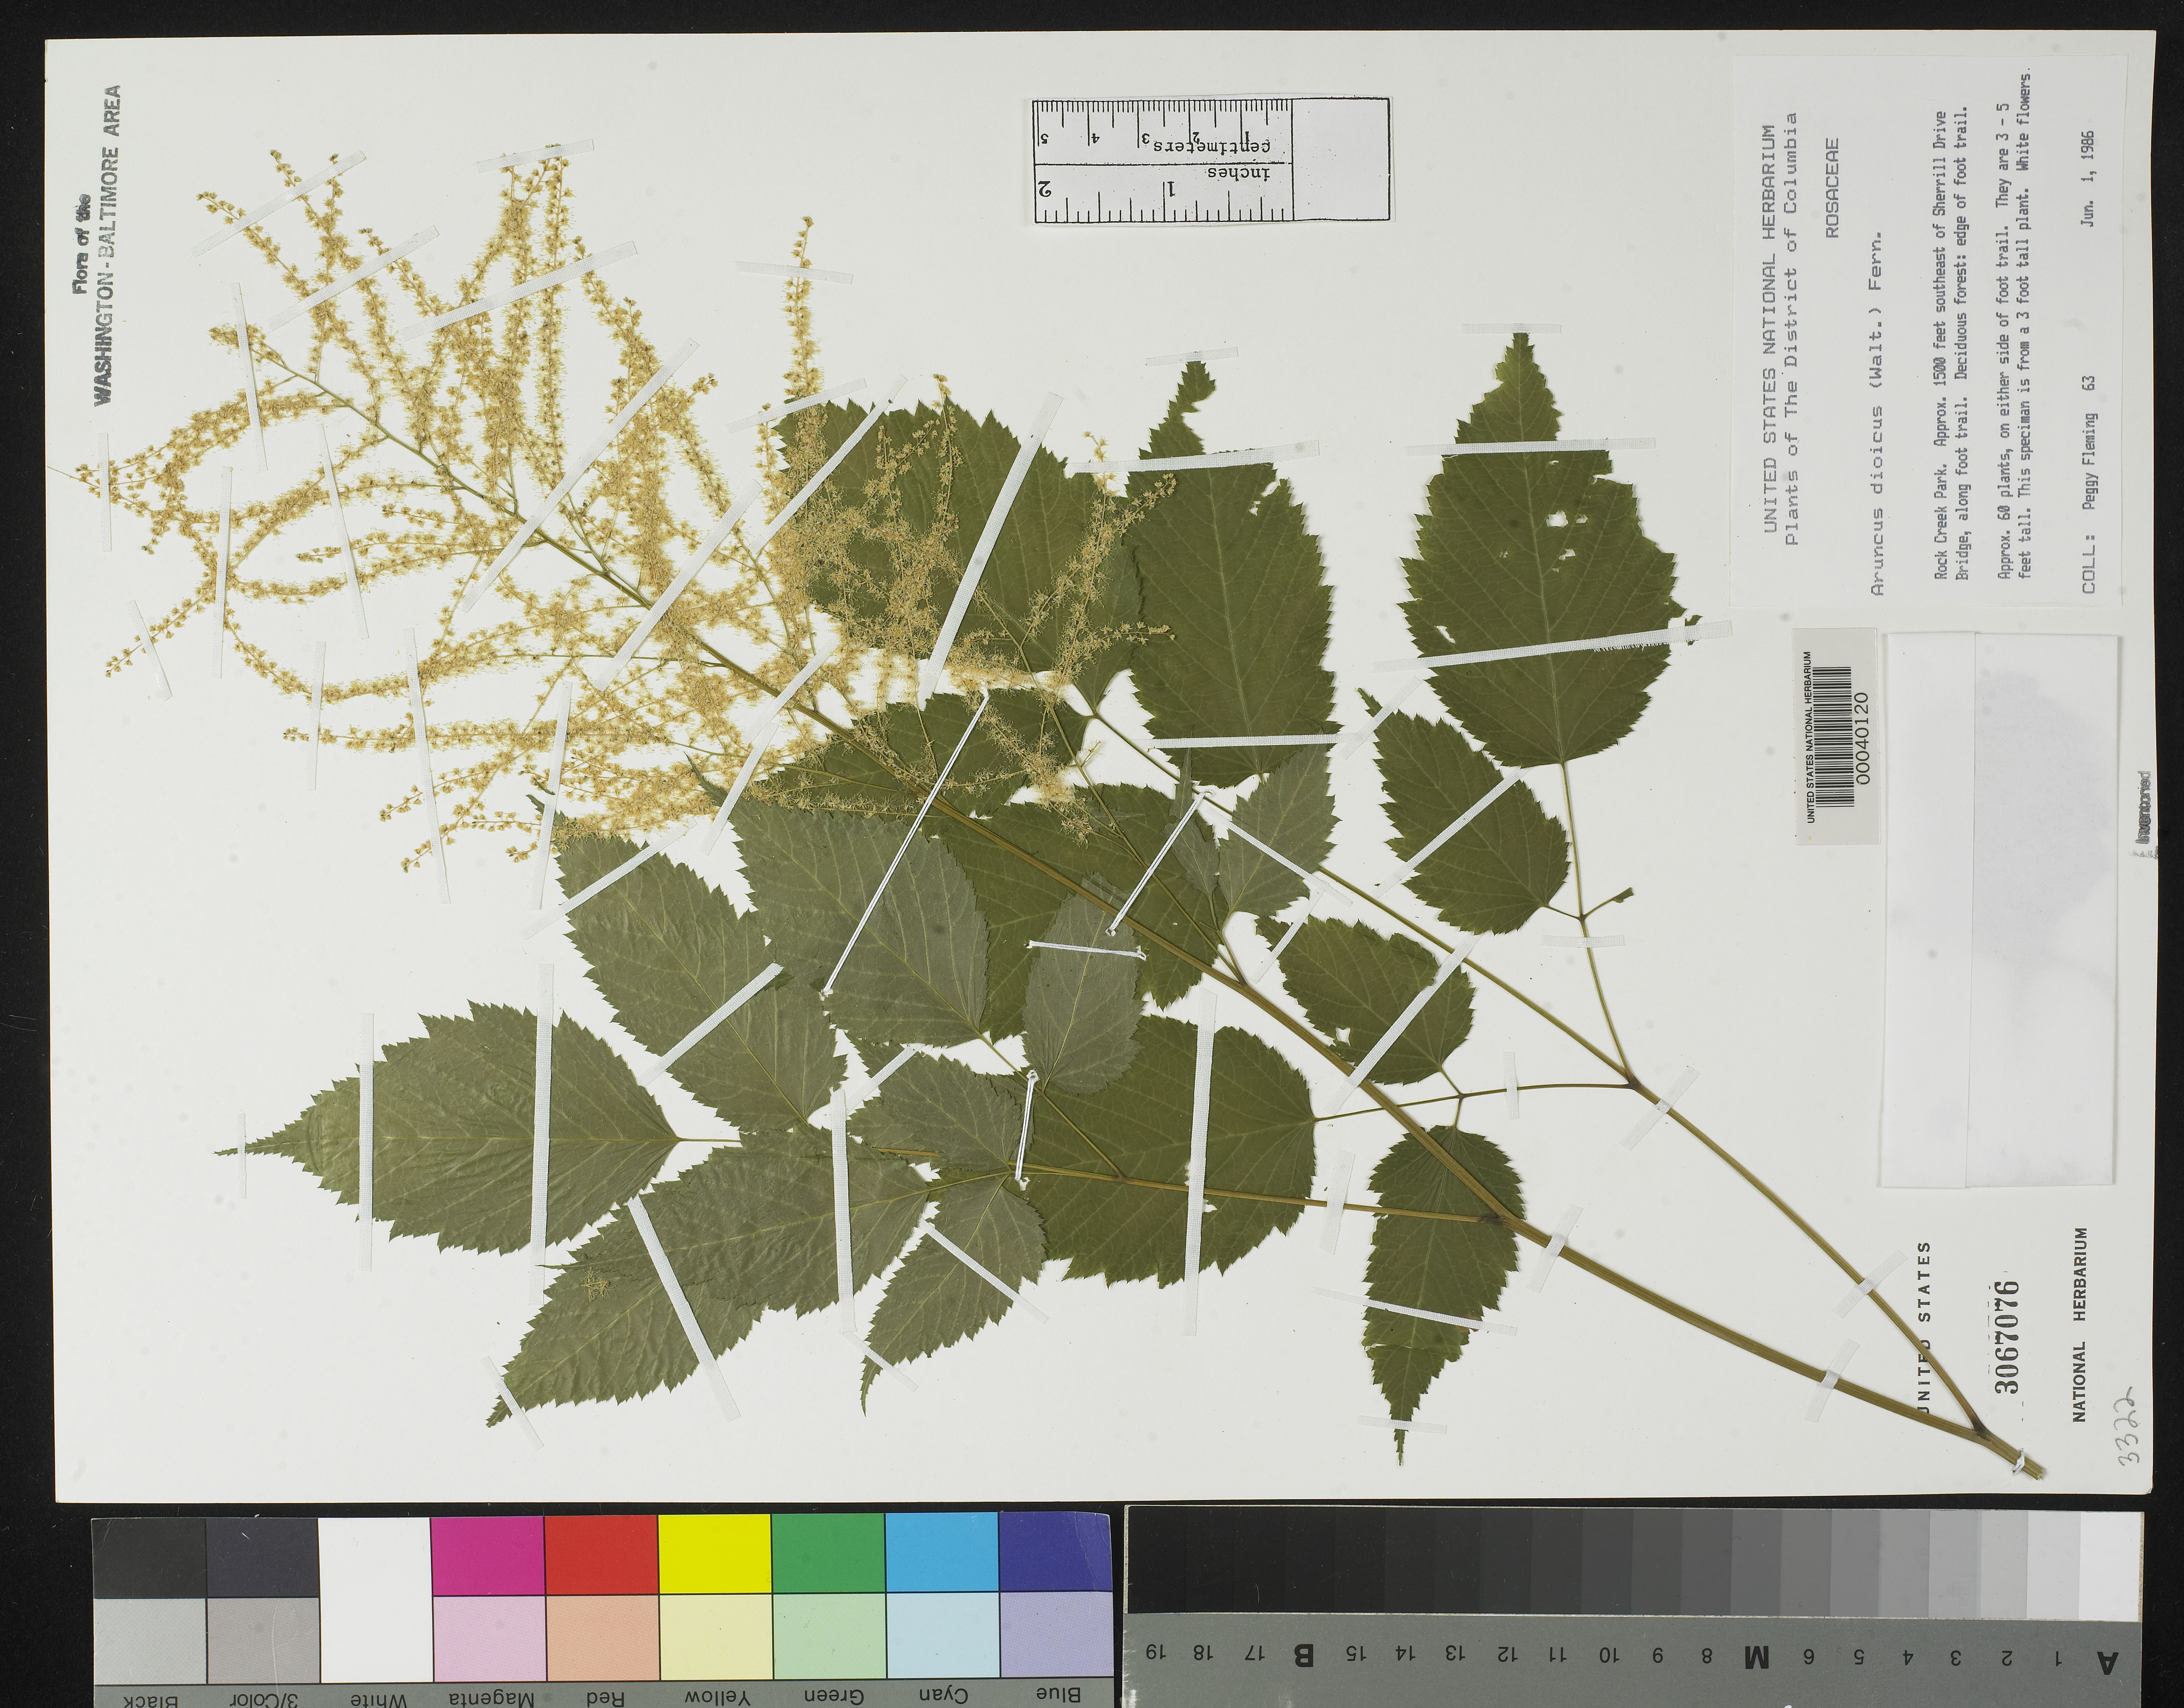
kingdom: Plantae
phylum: Tracheophyta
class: Magnoliopsida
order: Rosales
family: Rosaceae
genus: Aruncus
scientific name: Aruncus dioicus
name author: (Walter) Fernald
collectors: P. Fleming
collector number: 63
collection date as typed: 01 Jun 1986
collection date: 1986-06-01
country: United States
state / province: District of Columbia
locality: Bridge, along foot trail.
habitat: Deciduous forest: edge of foot trail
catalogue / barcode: US 3067076